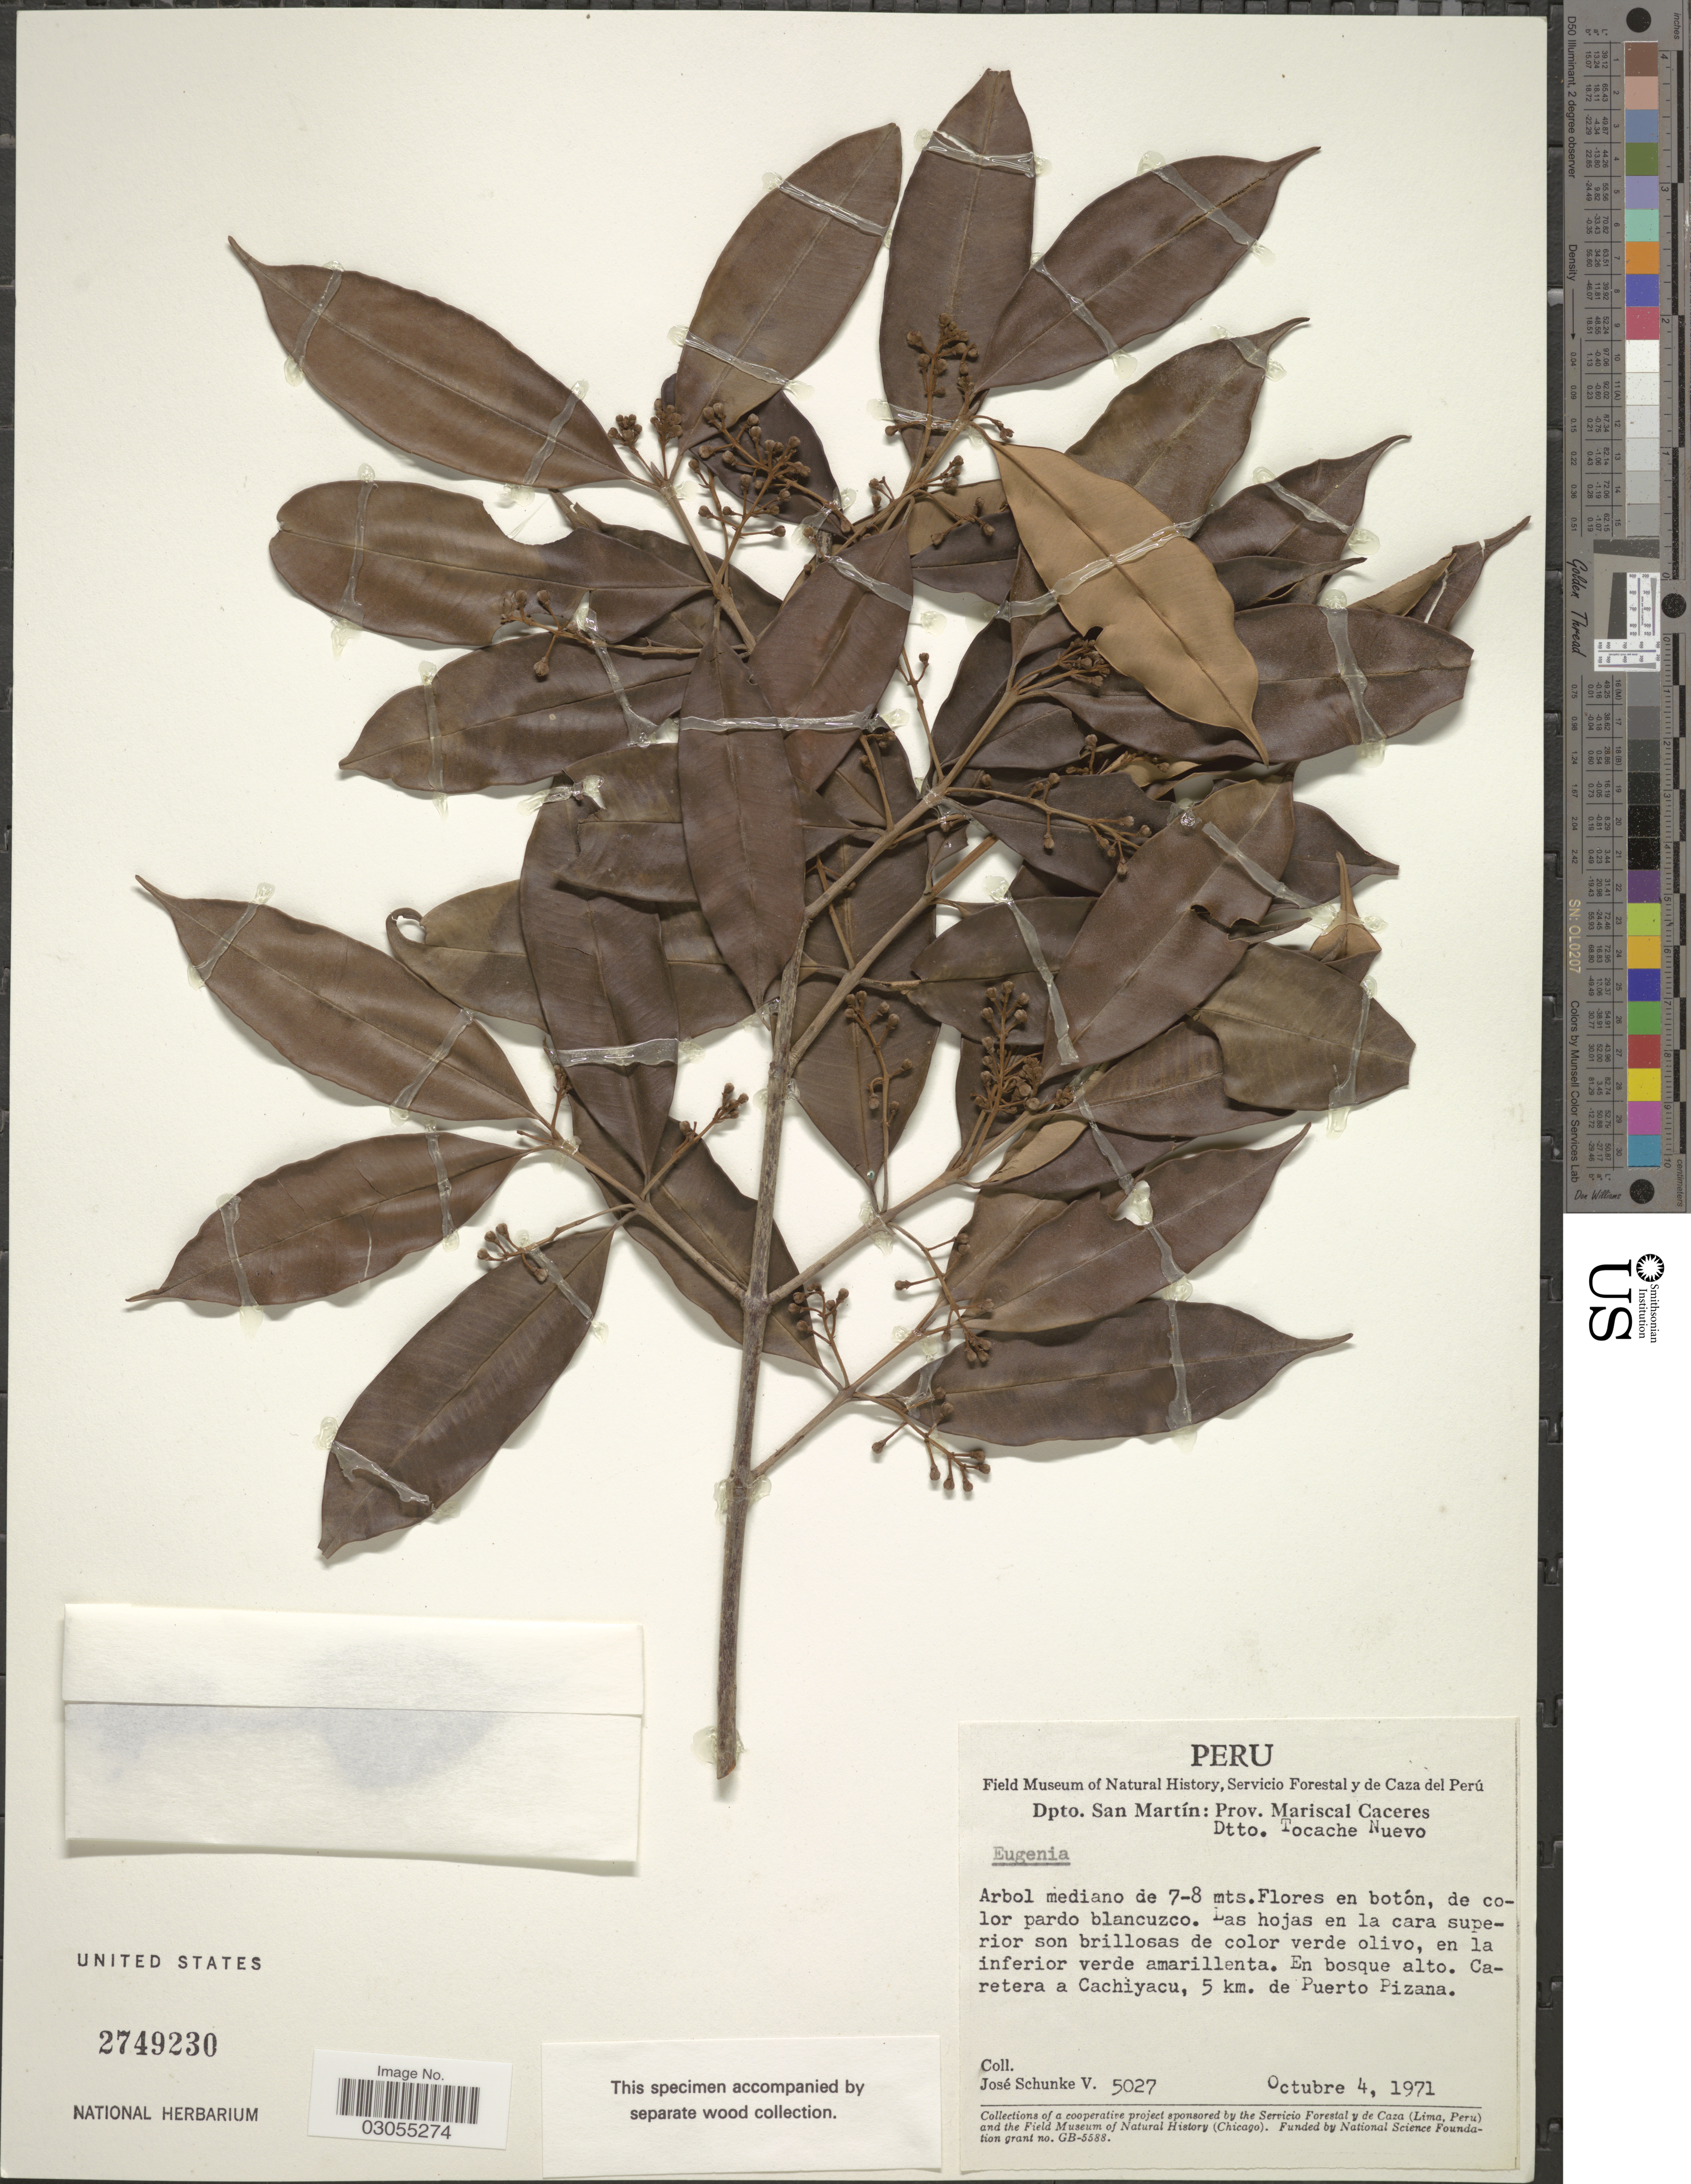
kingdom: Plantae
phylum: Tracheophyta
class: Magnoliopsida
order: Myrtales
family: Myrtaceae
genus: Eugenia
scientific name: Eugenia sp.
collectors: J. Schunke Vigo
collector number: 5027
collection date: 1971-10-04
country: Peru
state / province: San Martín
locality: Dpto. San Martín: Prov. Mariscal Caceres Dtto. Tocache Nuevo. Caretera a Cachiyacu, 5 km. de Puerto Pizana.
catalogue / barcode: US 2749230